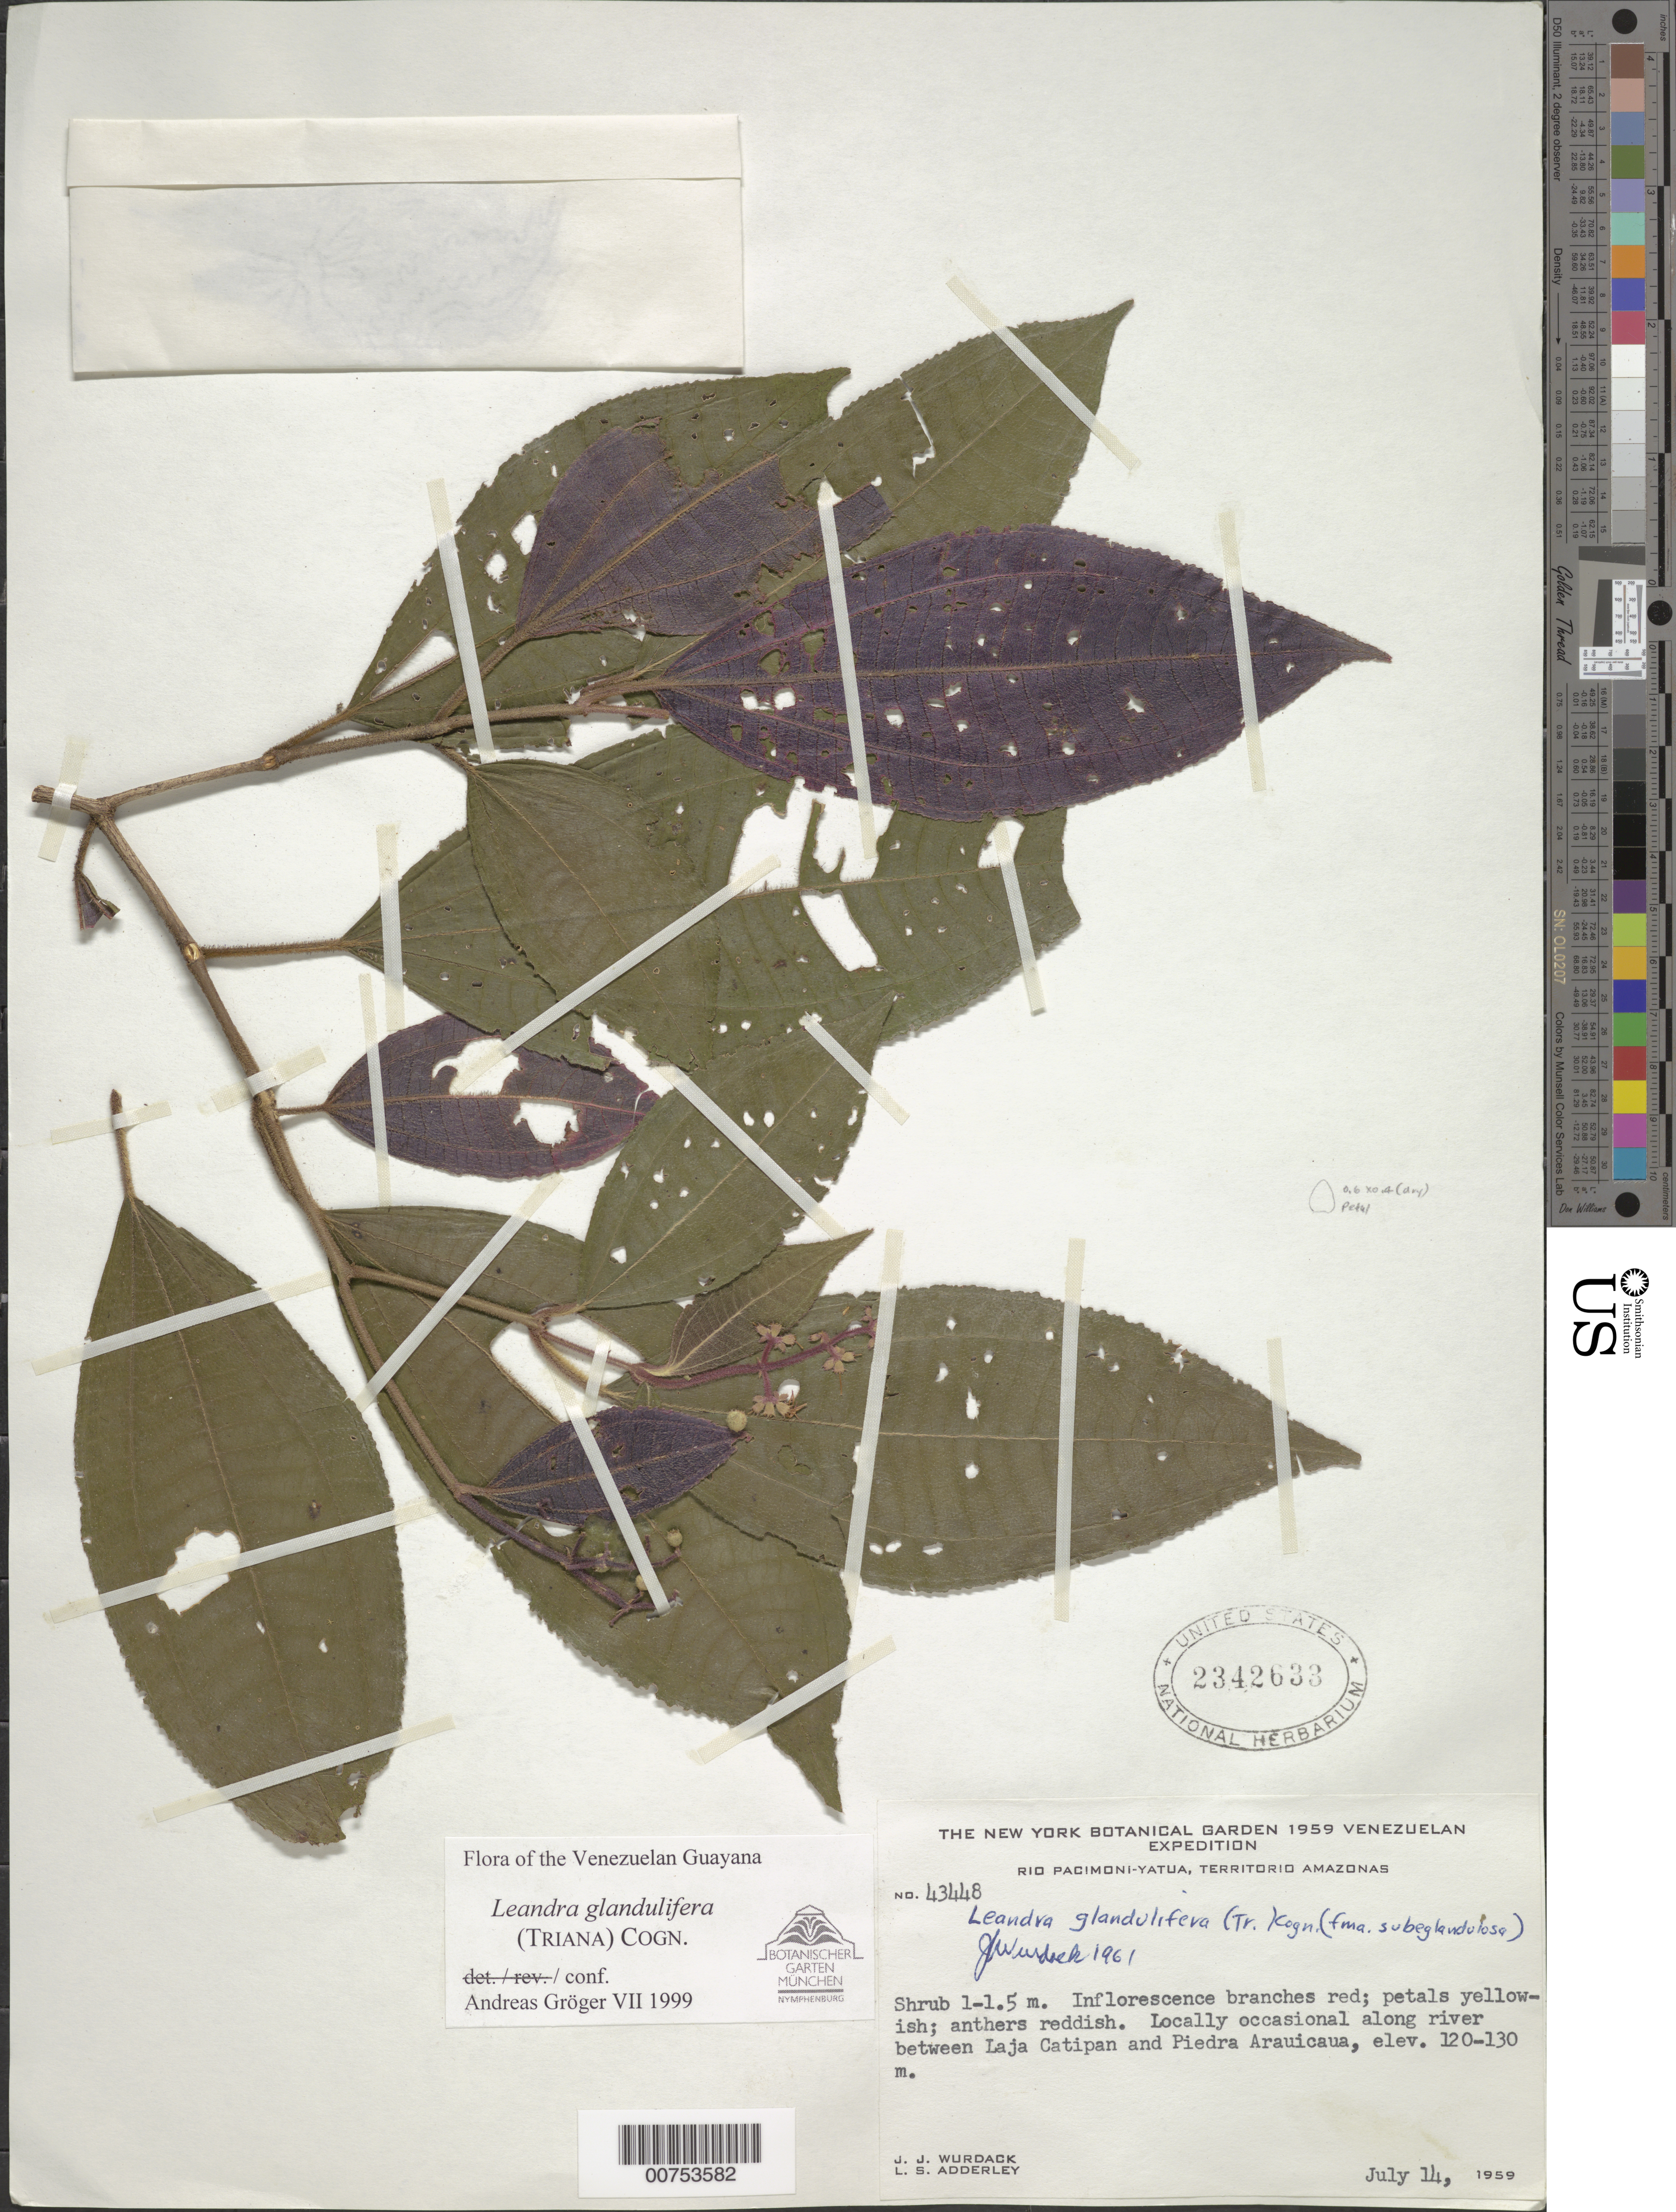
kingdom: Plantae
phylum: Tracheophyta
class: Magnoliopsida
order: Myrtales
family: Melastomataceae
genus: Leandra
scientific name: Leandra glandulifera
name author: (Triana) Cogn.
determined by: Gröger, A.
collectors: J. J. Wurdack & L. S. Adderley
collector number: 43448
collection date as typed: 14-Jul-59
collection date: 1959-07-14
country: Venezuela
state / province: Amazonas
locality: Río Pacimoni - Yatua, between Laja Catipan and Piedra Arauicaua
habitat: Along river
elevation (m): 120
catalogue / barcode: US 2342633